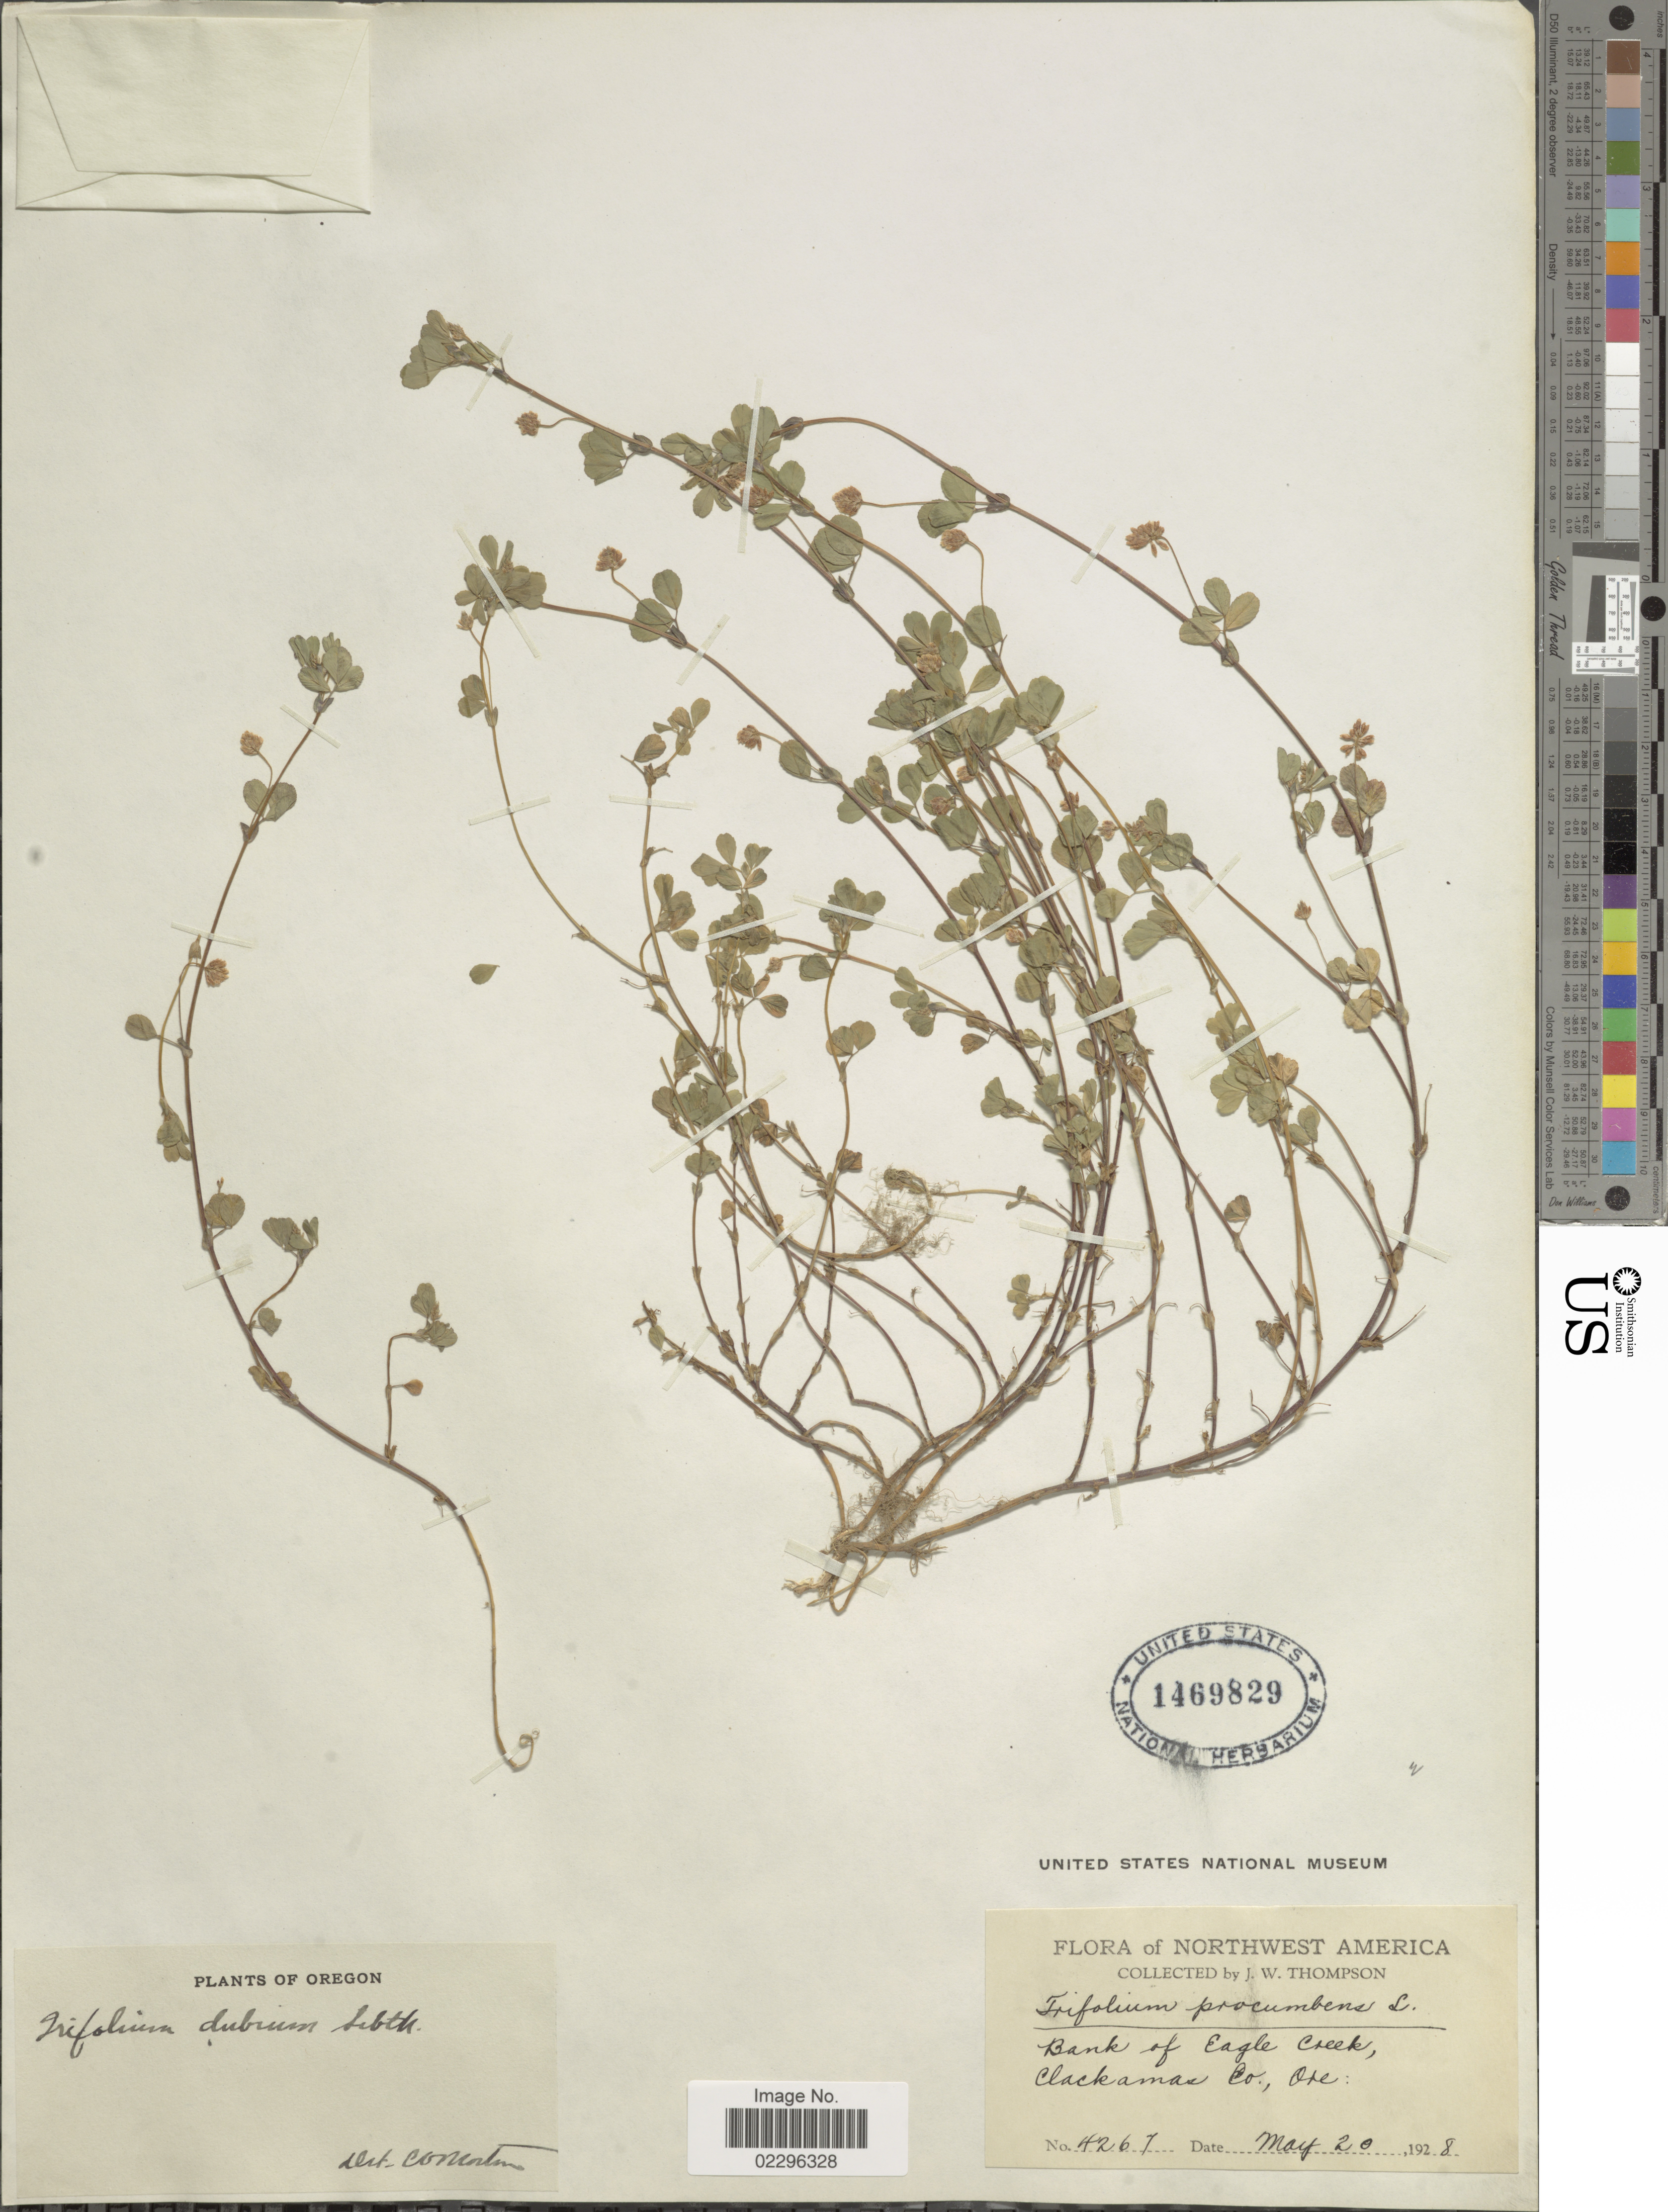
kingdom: Plantae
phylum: Tracheophyta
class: Magnoliopsida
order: Fabales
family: Fabaceae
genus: Trifolium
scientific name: Trifolium dubium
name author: Sibth.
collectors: J. W. Thompson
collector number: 4267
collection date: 1928-05-20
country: United States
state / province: Oregon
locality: Bank of Eagle Creek, Clackama Co., Ore.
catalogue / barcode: US 1469829